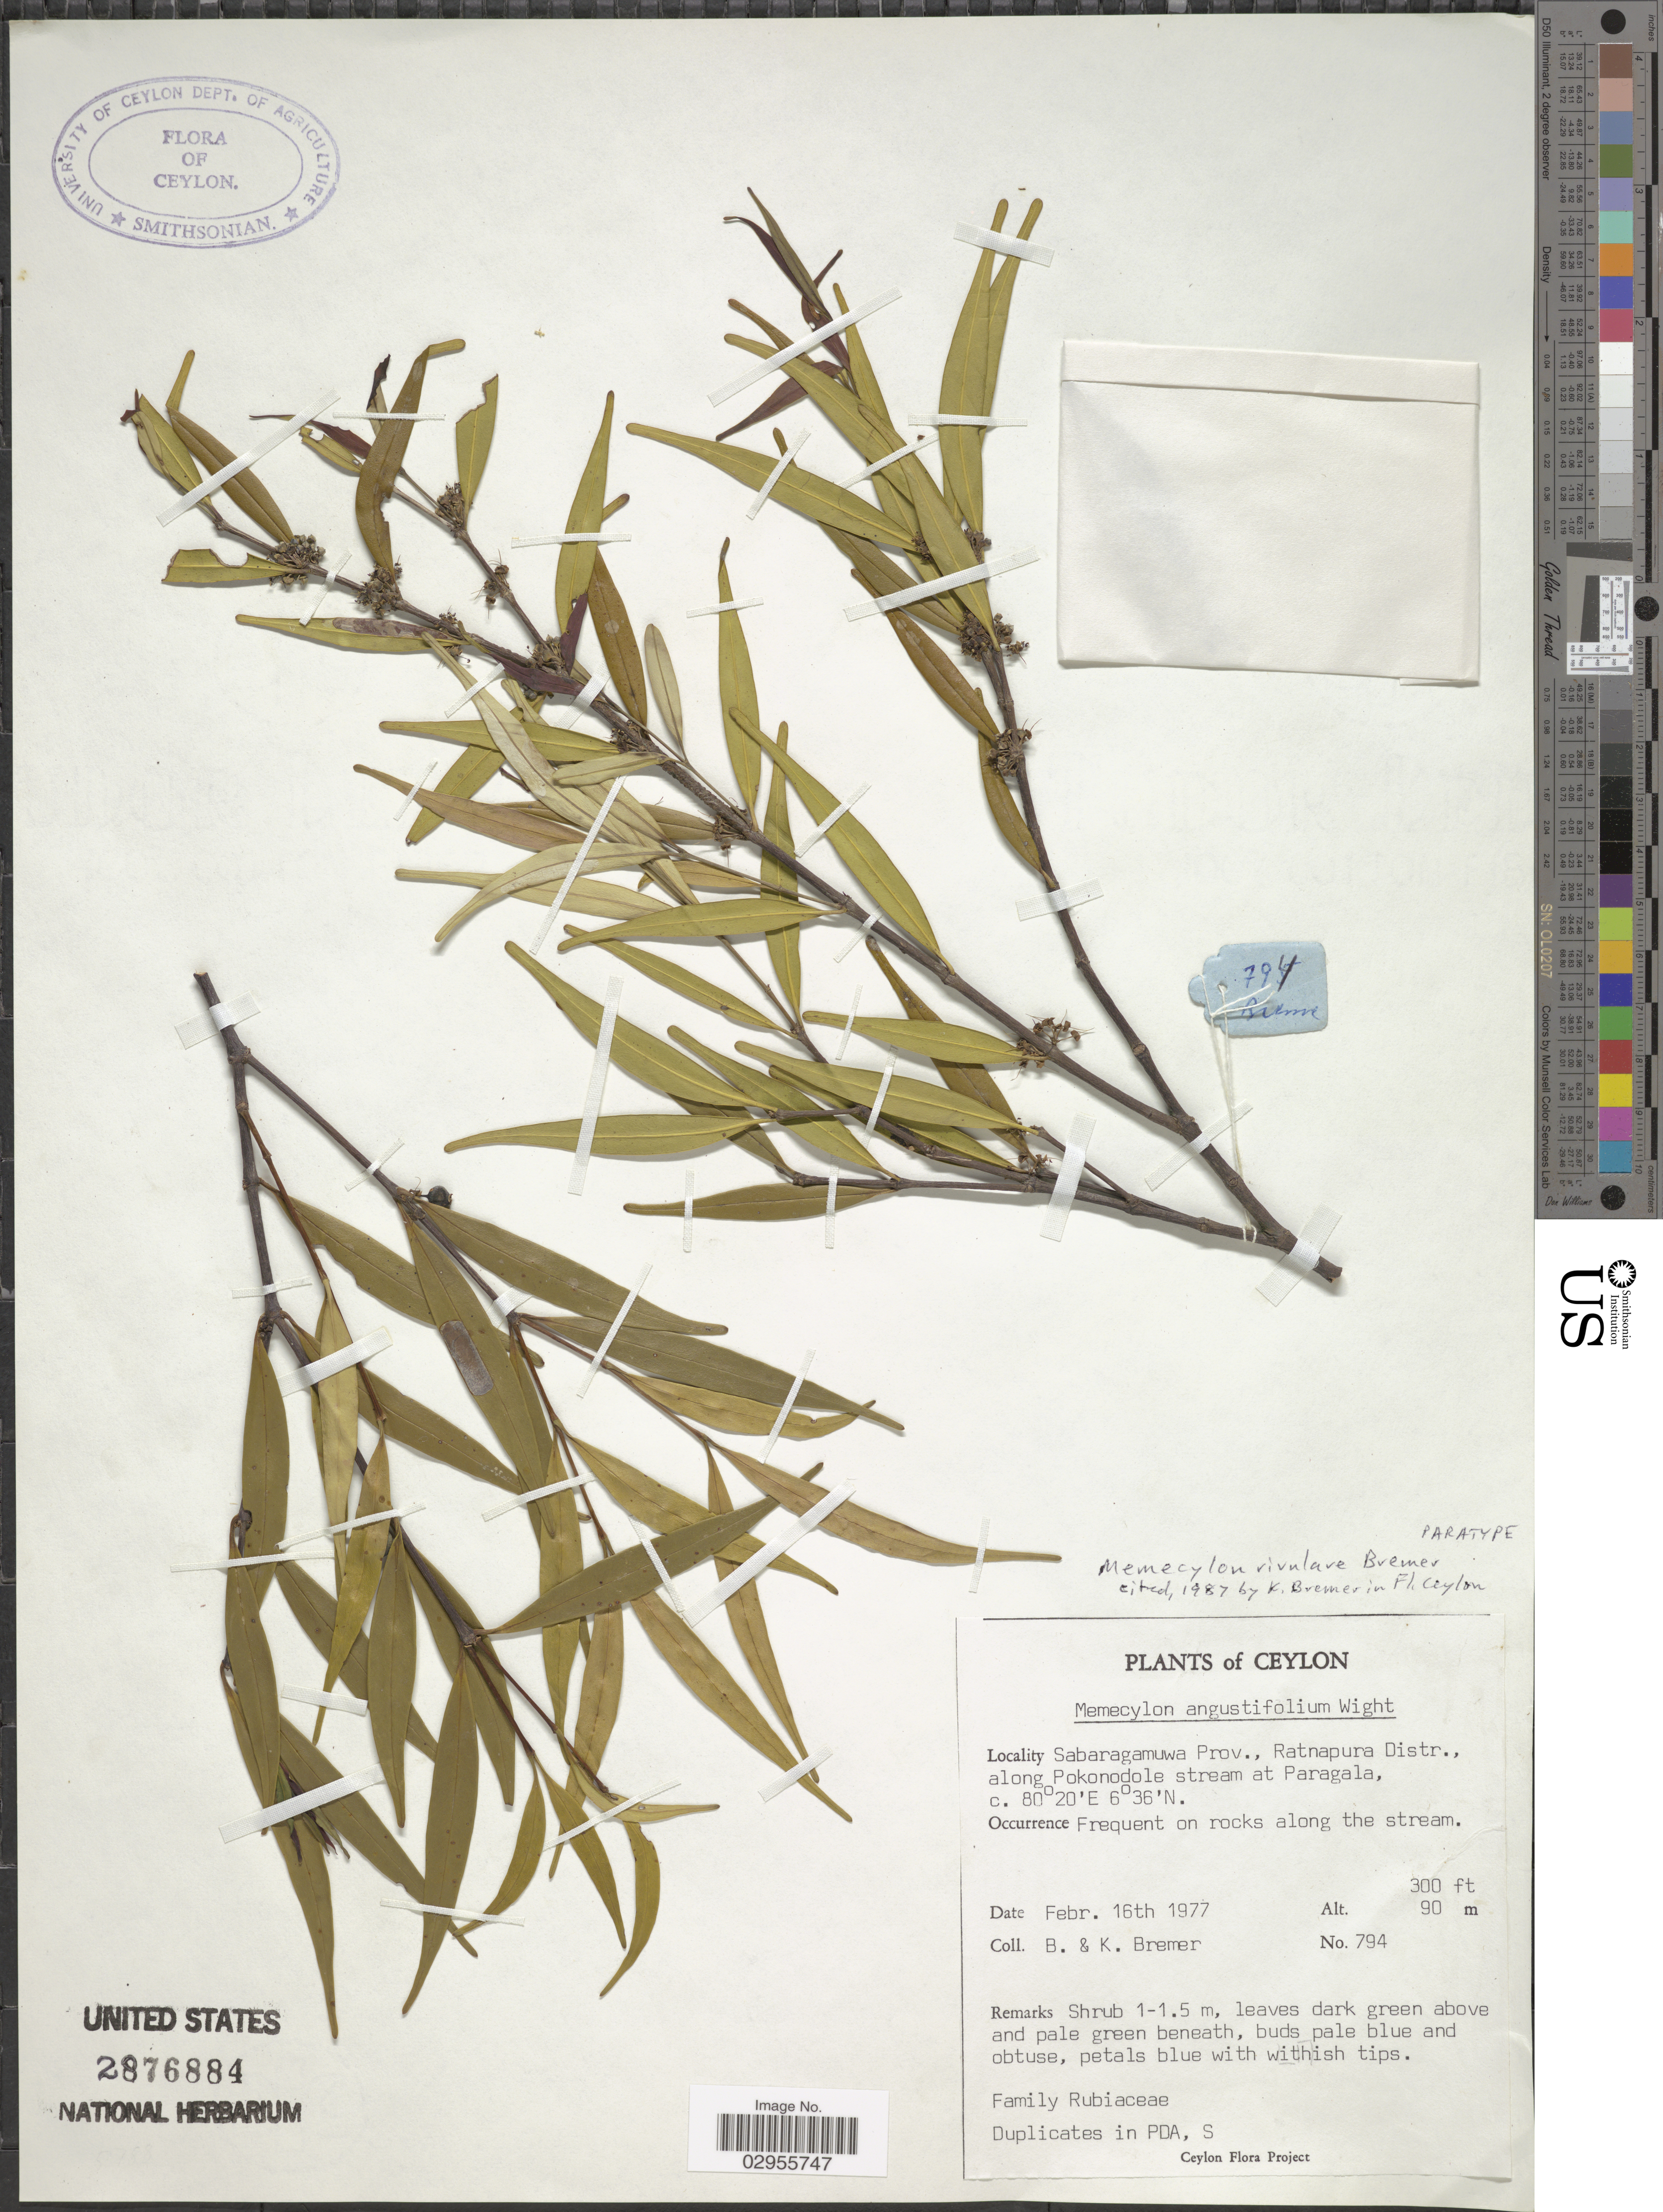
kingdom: Plantae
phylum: Tracheophyta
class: Magnoliopsida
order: Myrtales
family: Melastomataceae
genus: Memecylon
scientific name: Memecylon rivulare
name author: K. Bremer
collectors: B. Bremer & K. Bremer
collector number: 794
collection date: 1977-02-16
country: Sri Lanka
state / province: Sabaragamuwa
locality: Ceylon, Ratnapura Distr., along Pokonodole stream at Paragala.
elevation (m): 91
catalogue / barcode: US 2876884